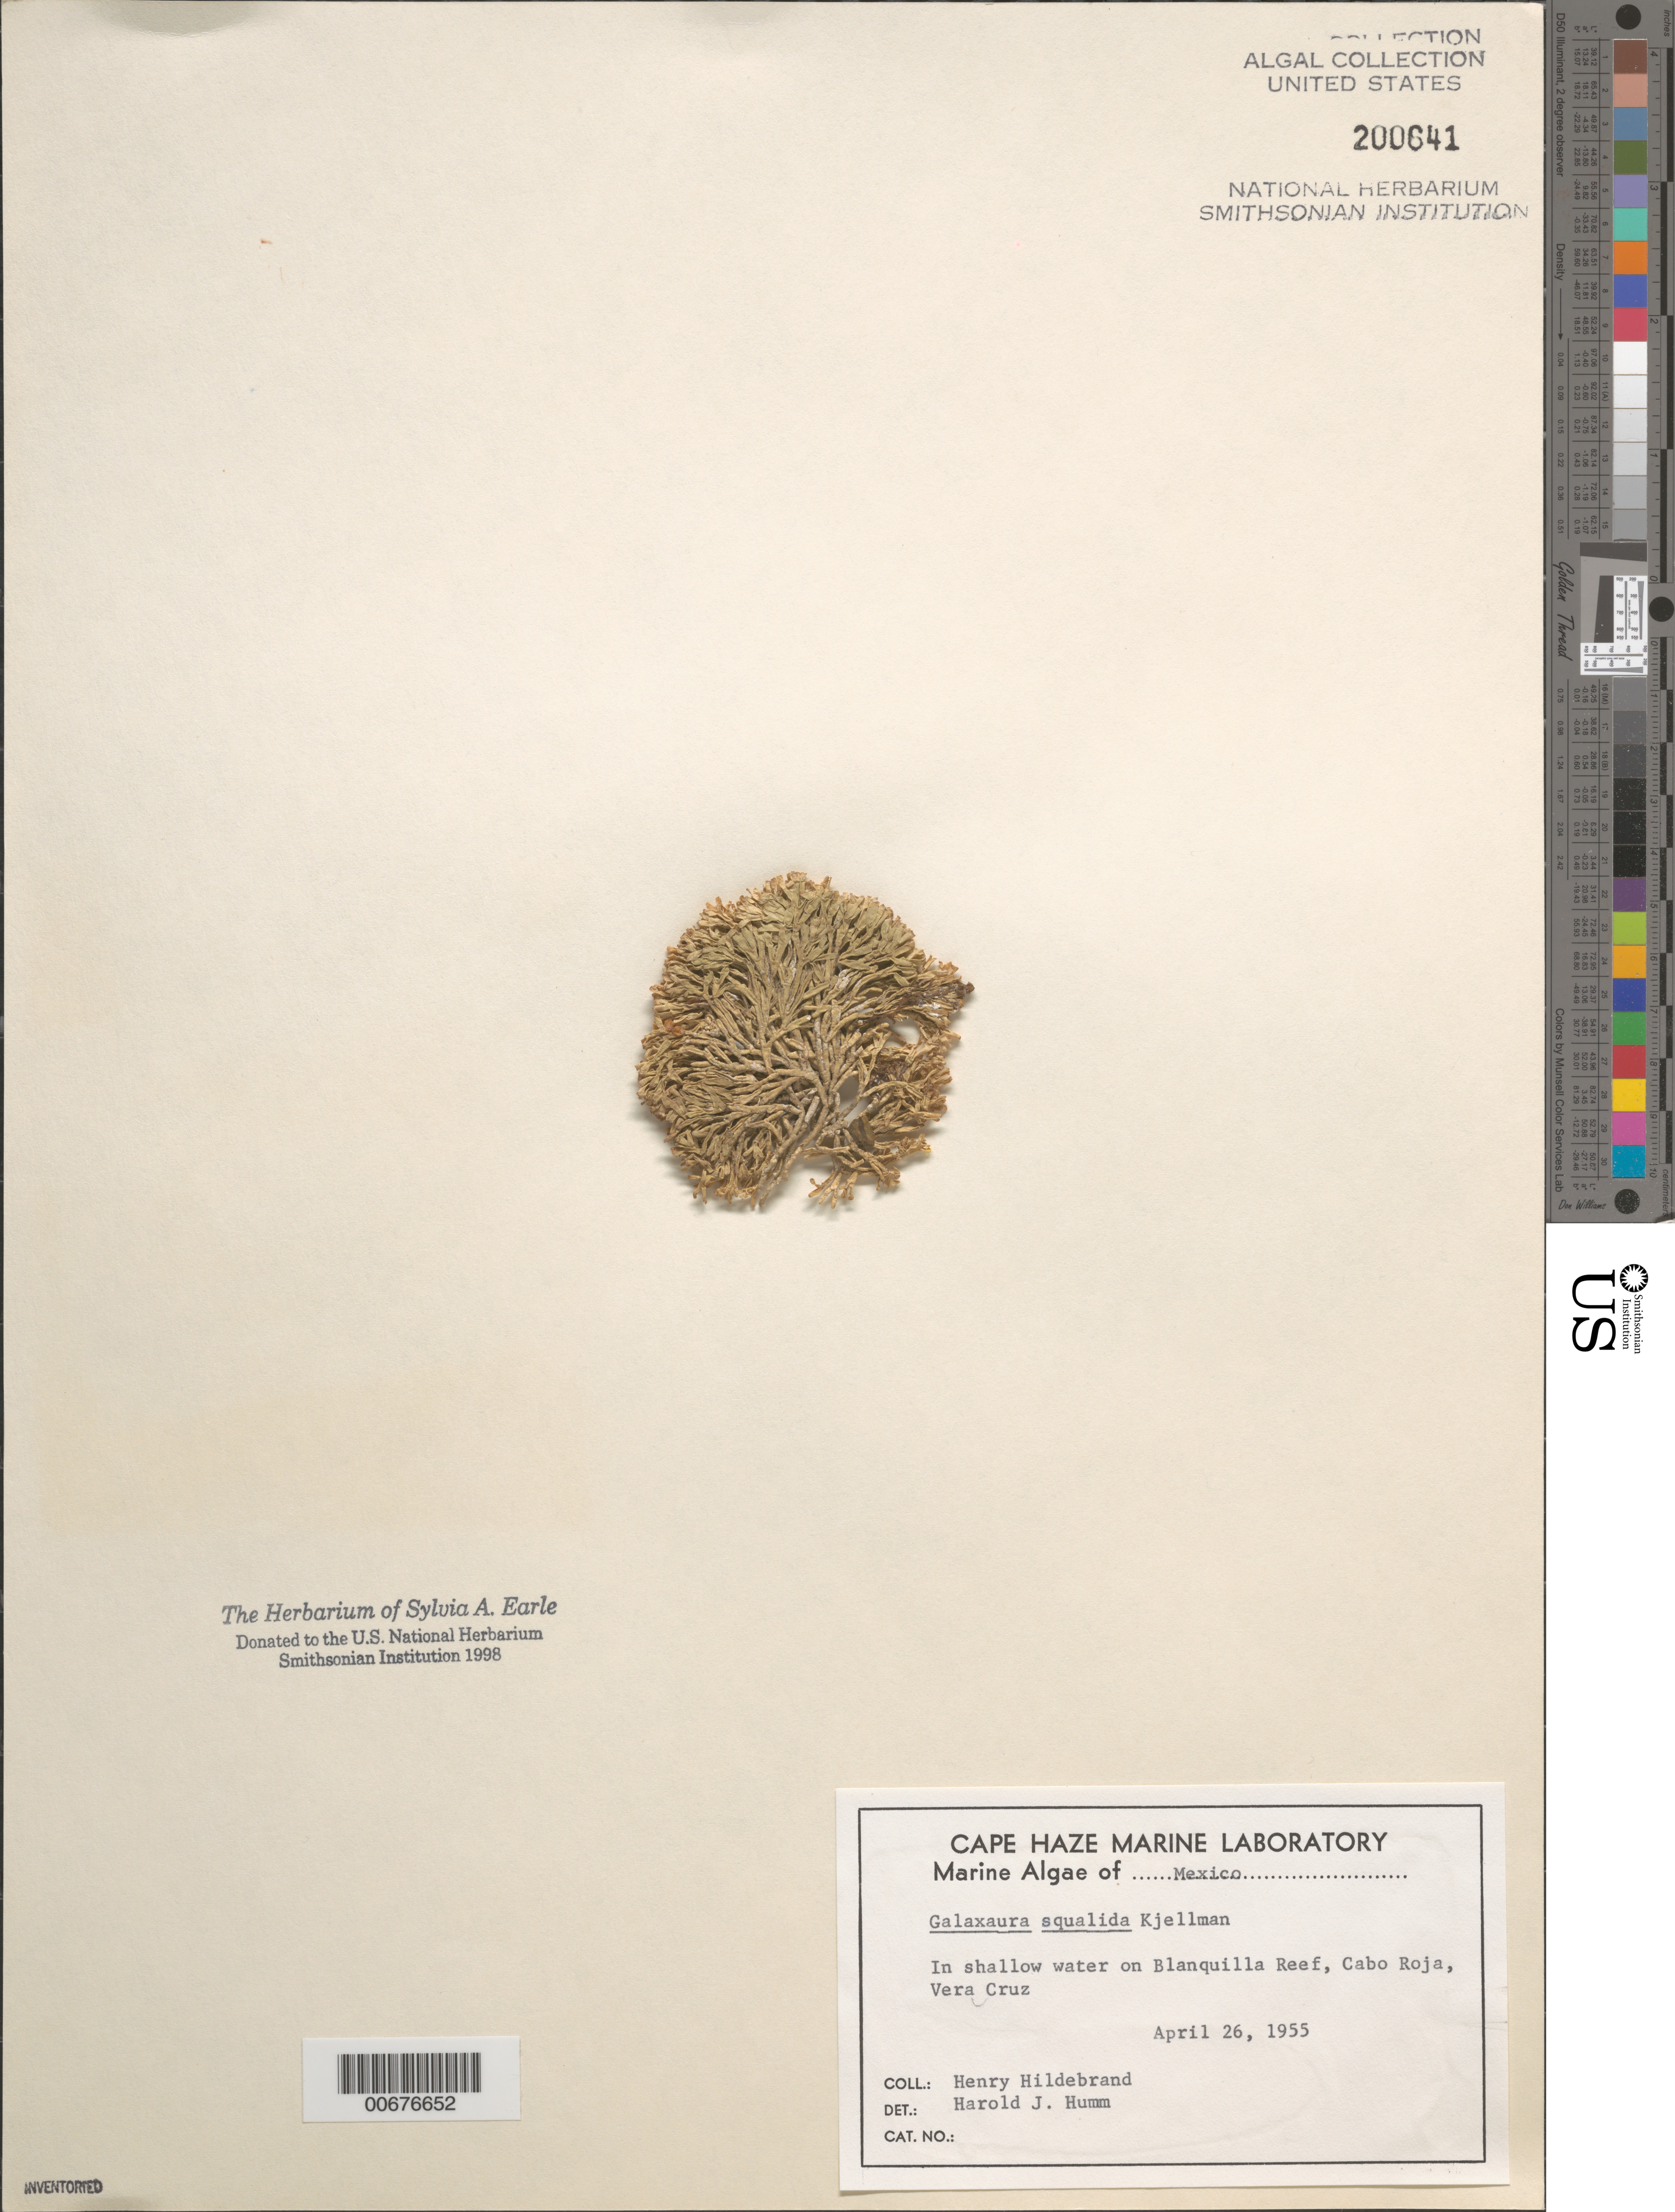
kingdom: Plantae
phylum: Rhodophyta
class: Florideophyceae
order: Nemaliales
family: Galaxauraceae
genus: Galaxaura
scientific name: Galaxaura rugosa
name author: (Ellis & Sol.) J.V.Lamouroux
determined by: Algae name updating Project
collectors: H. Hildebrand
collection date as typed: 26 Apr 1955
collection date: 1955-04-26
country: Mexico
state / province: Veracruz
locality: Blanquilla Reef, Cabo Roja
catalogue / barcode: US 200641